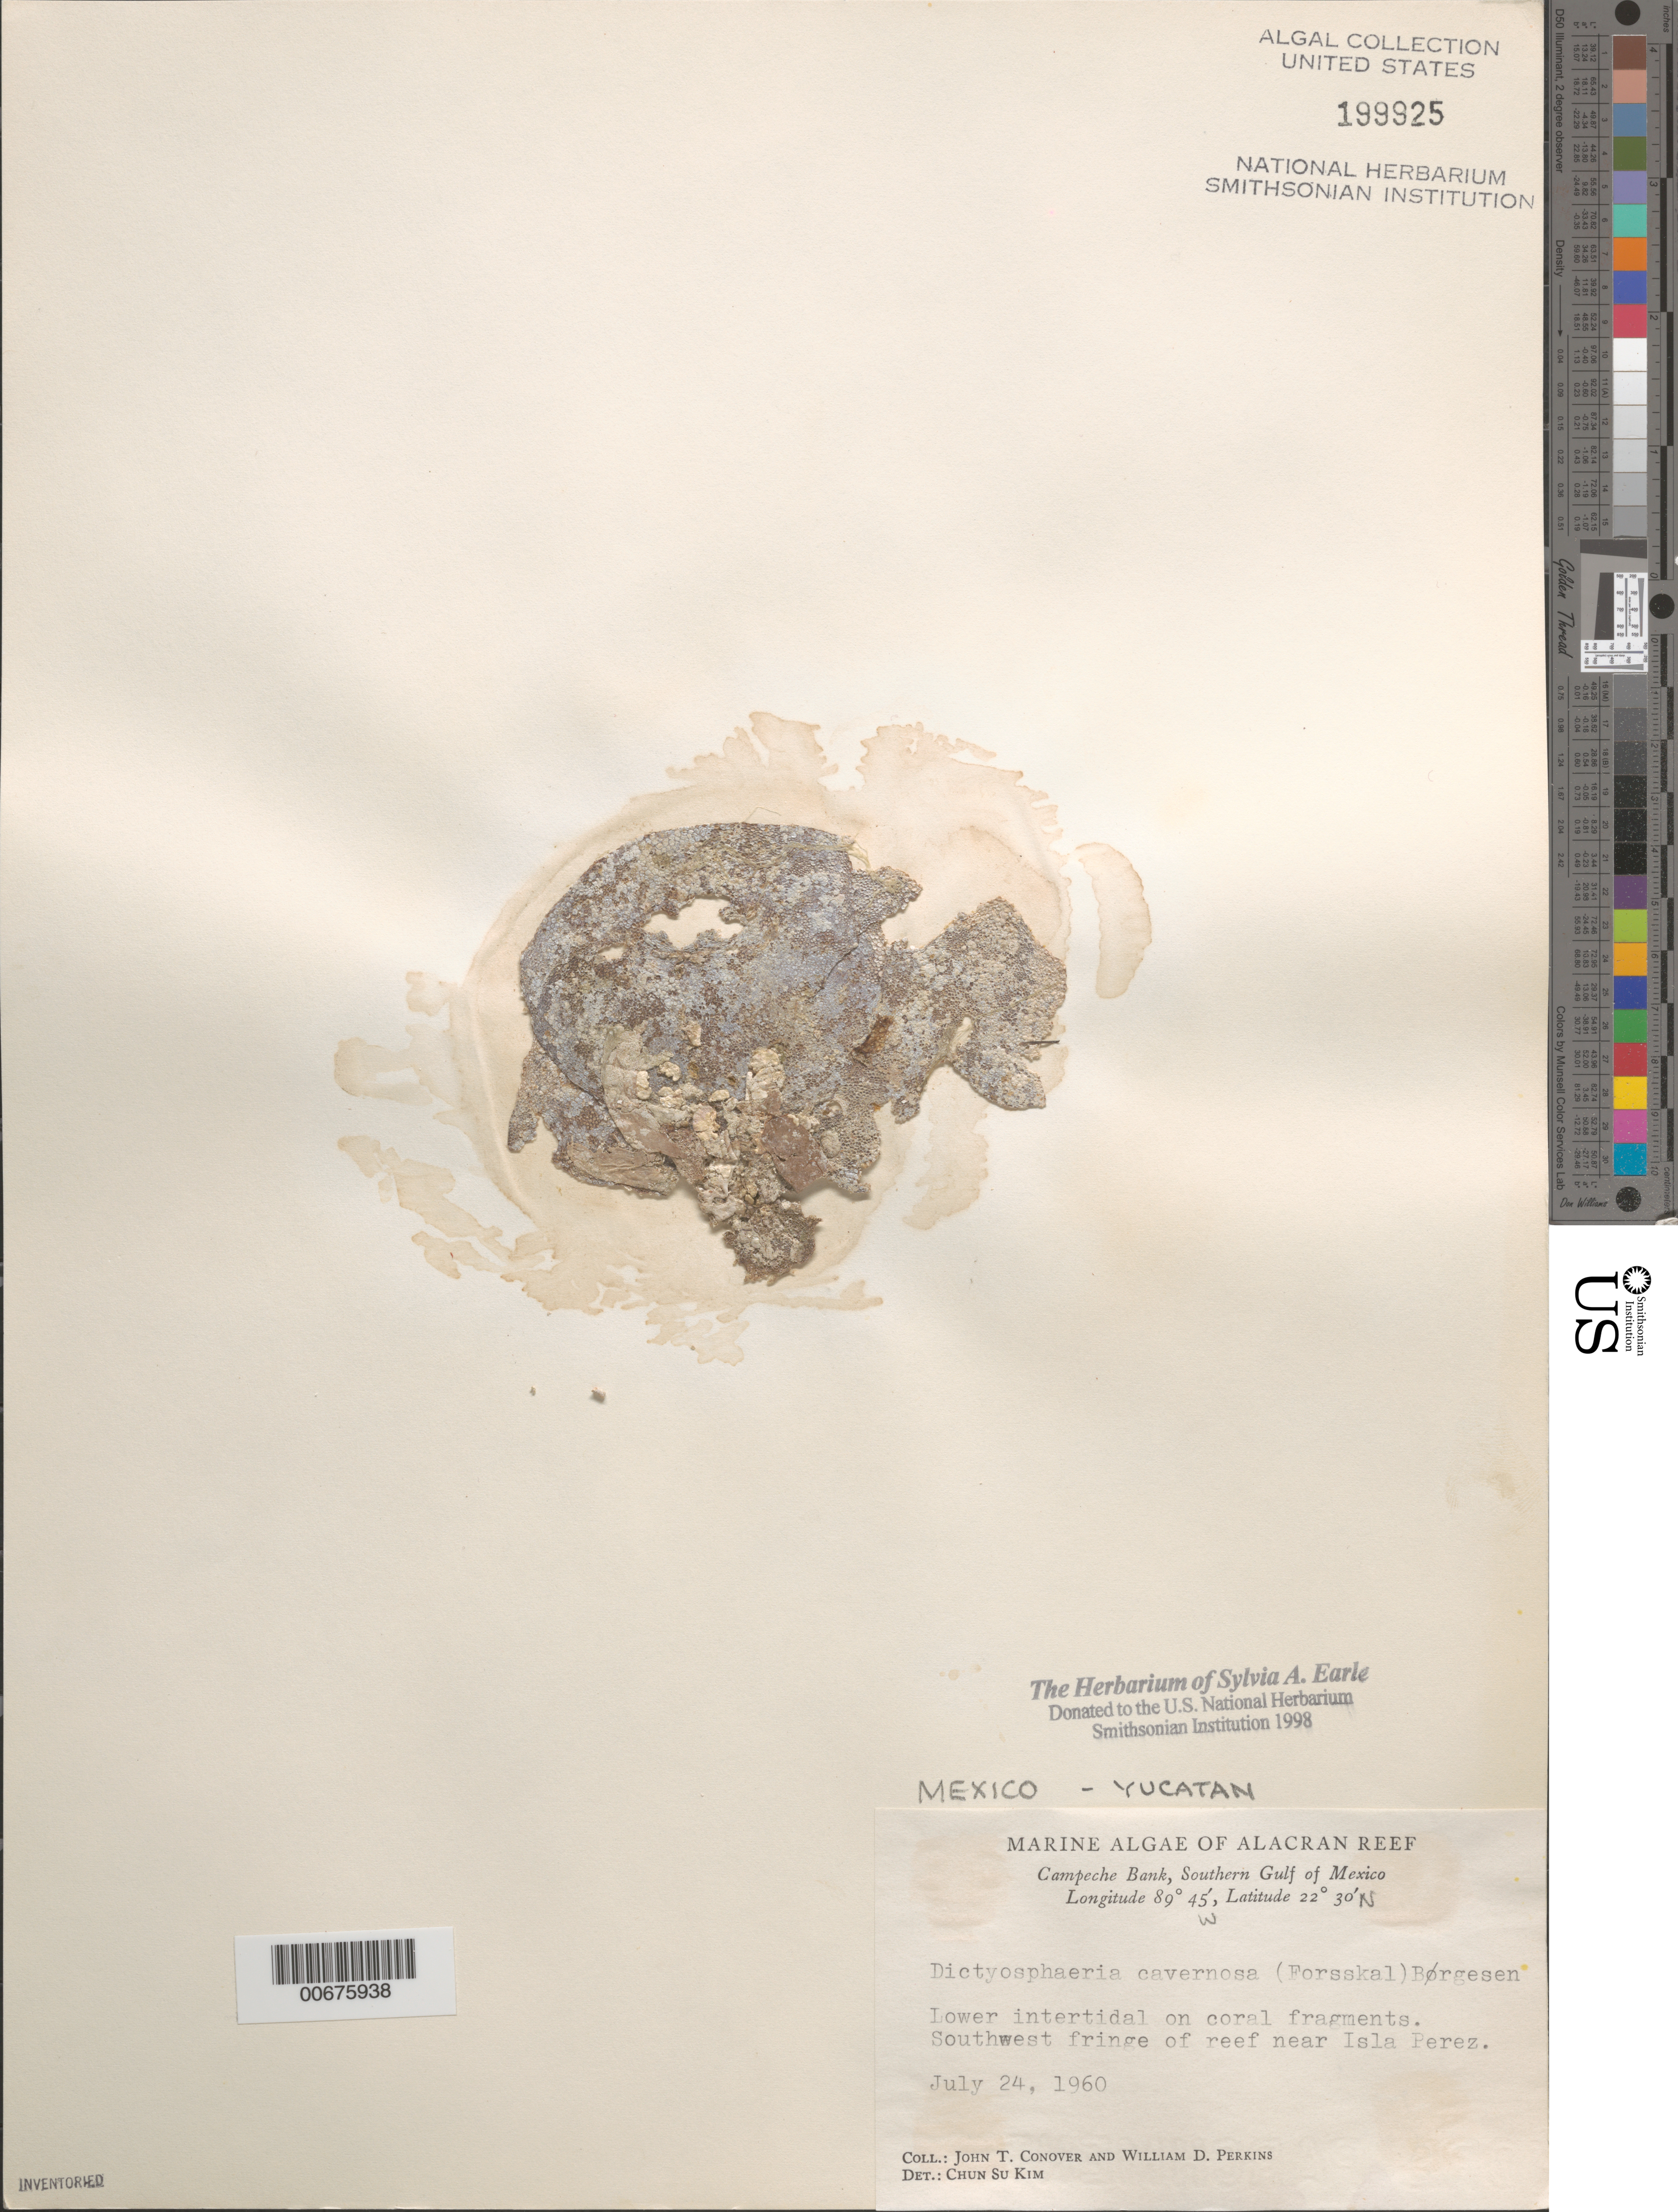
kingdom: Plantae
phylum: Chlorophyta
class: Ulvophyceae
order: Siphonocladales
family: Siphonocladaceae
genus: Dictyosphaeria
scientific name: Dictyosphaeria cavernosa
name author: (Forssk.) Børgesen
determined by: Kim, Chun Su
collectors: J. T. Conover & W. D. Perkins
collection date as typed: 24 Jul 1960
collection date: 1960-07-24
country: Mexico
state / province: Yucatan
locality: Alacran Reef, near Isla Perez, Campeche Bank, southern Gulf of Mexico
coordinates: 22 30' N, 84 45' W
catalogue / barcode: US 199925